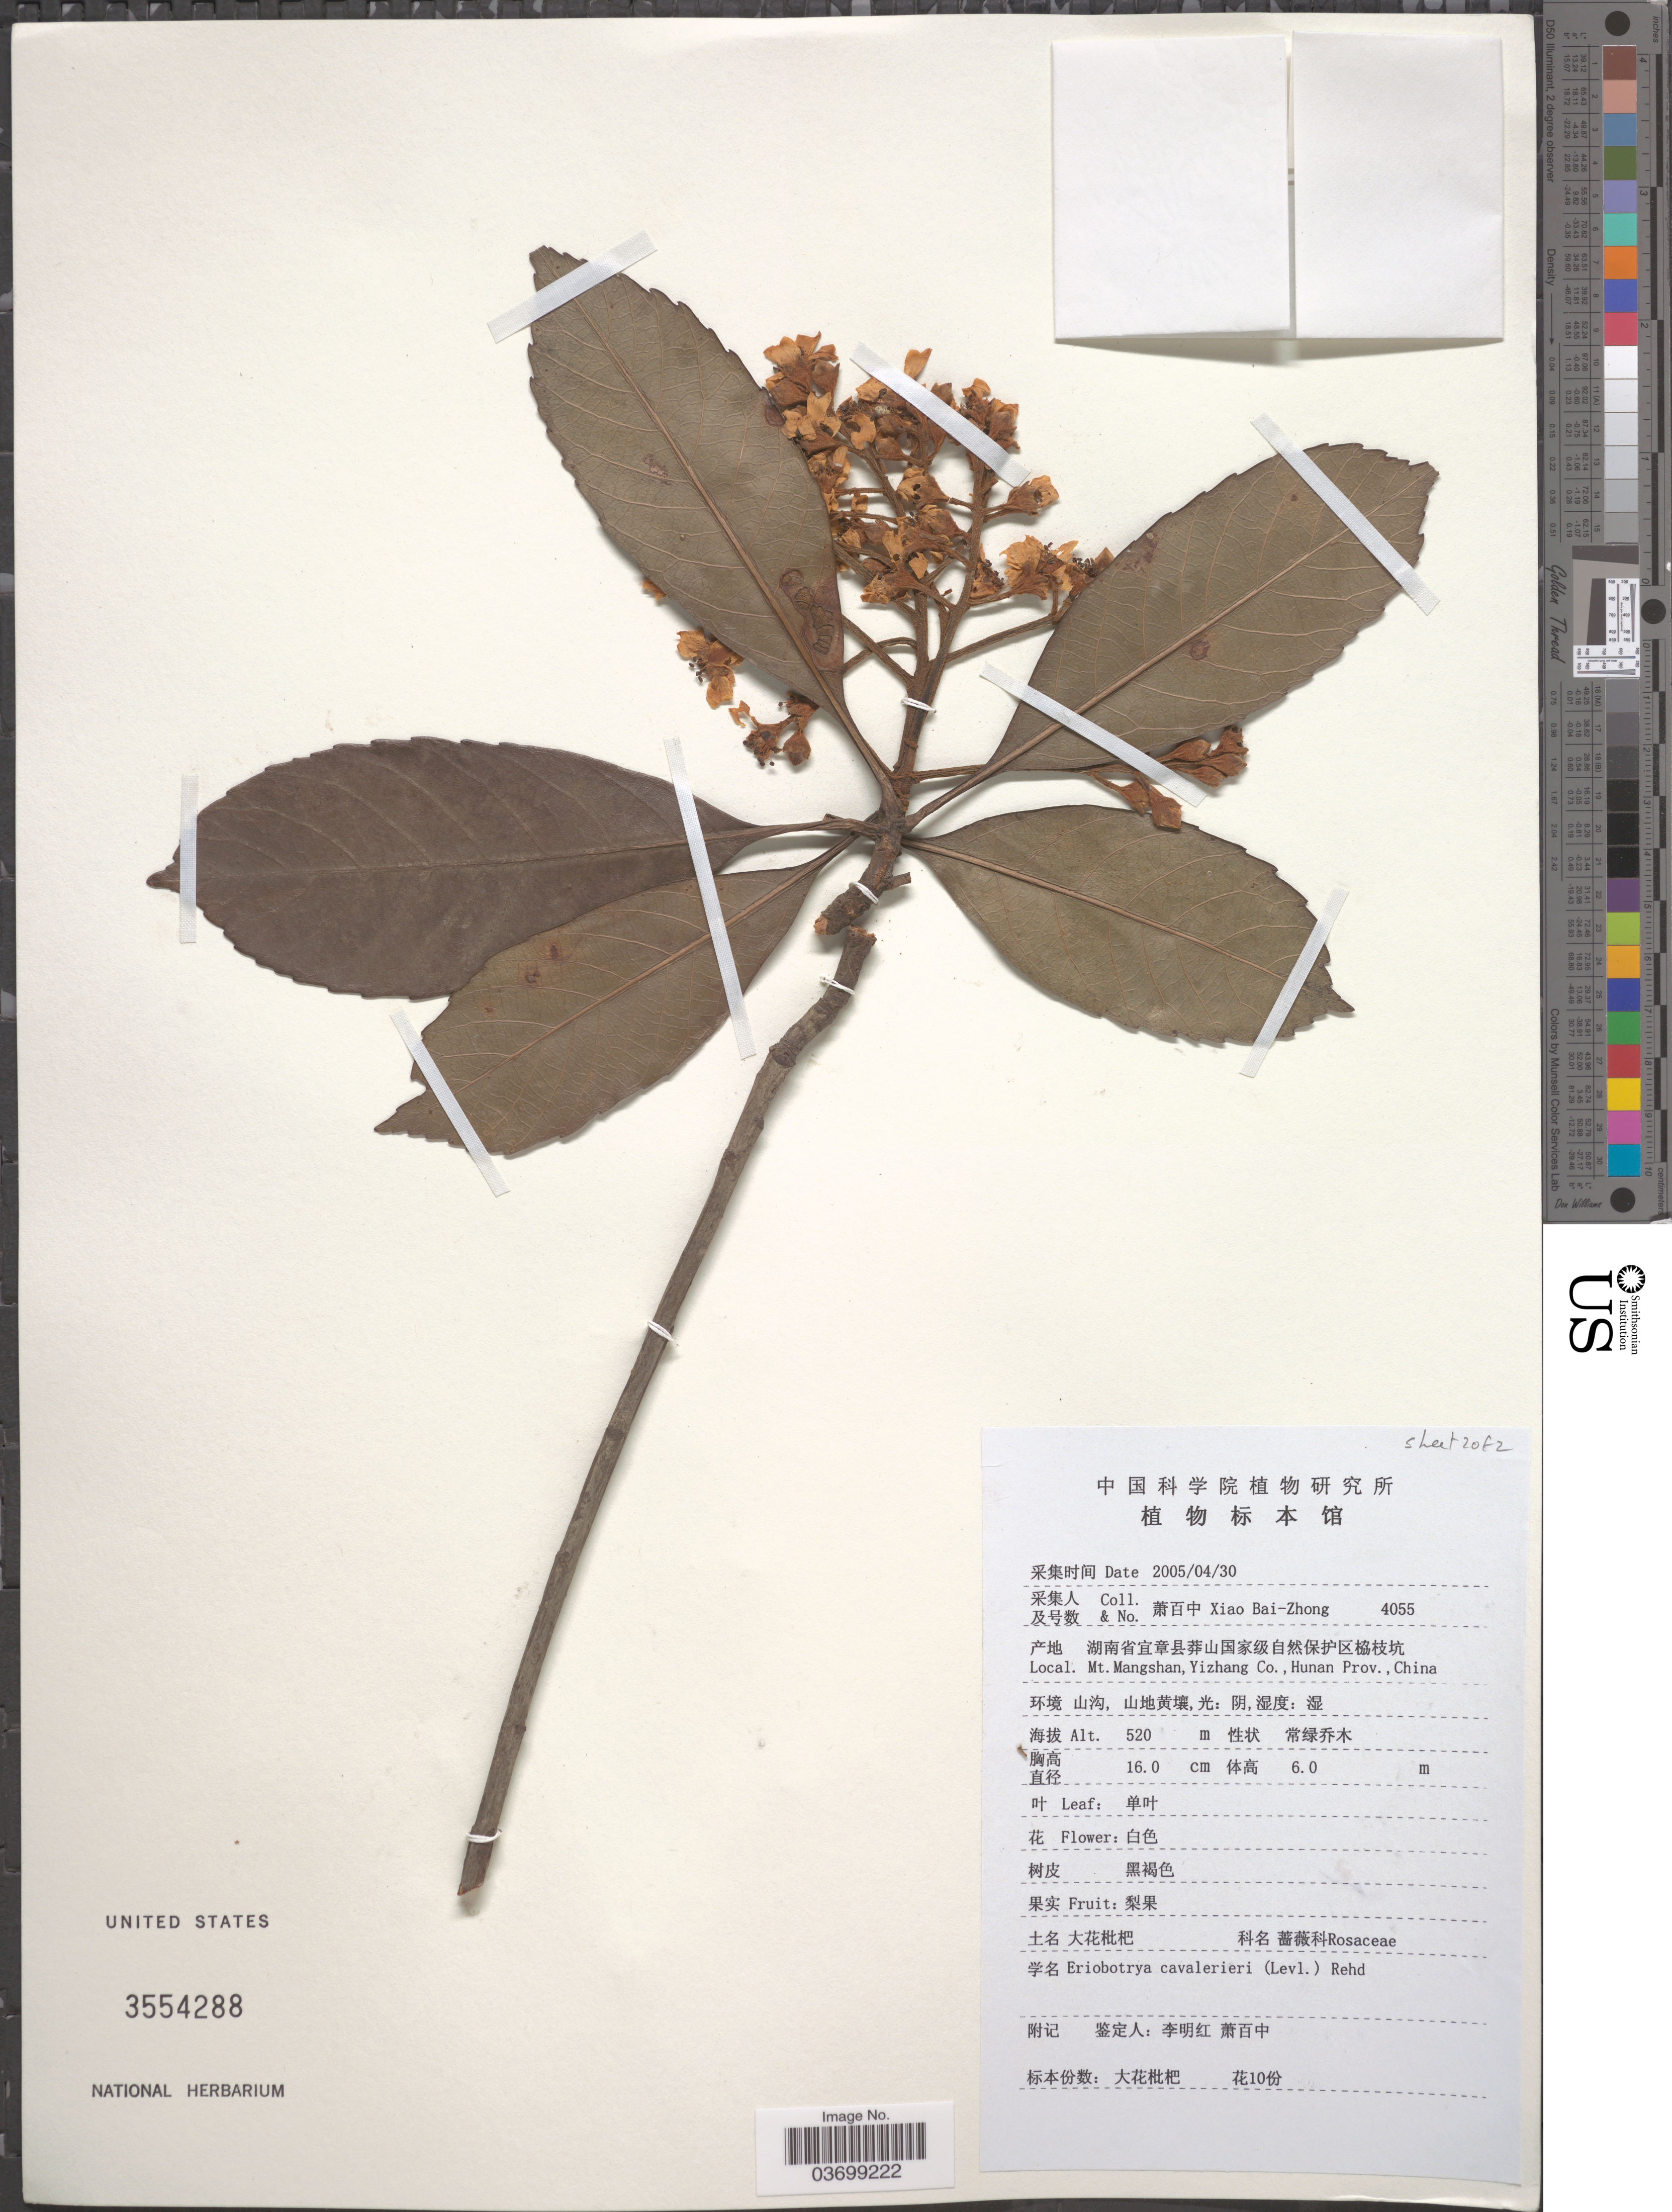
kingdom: Plantae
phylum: Tracheophyta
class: Magnoliopsida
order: Rosales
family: Rosaceae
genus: Rhaphiolepis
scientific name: Rhaphiolepis cavaleriei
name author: (H. Lév.) B.B. Liu & J. Wen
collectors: B. Z. Xiao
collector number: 4055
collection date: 2005-04-30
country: China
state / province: Hunan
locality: Mt. Mangshan, Yizhang Co.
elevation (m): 520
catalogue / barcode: US 3554288